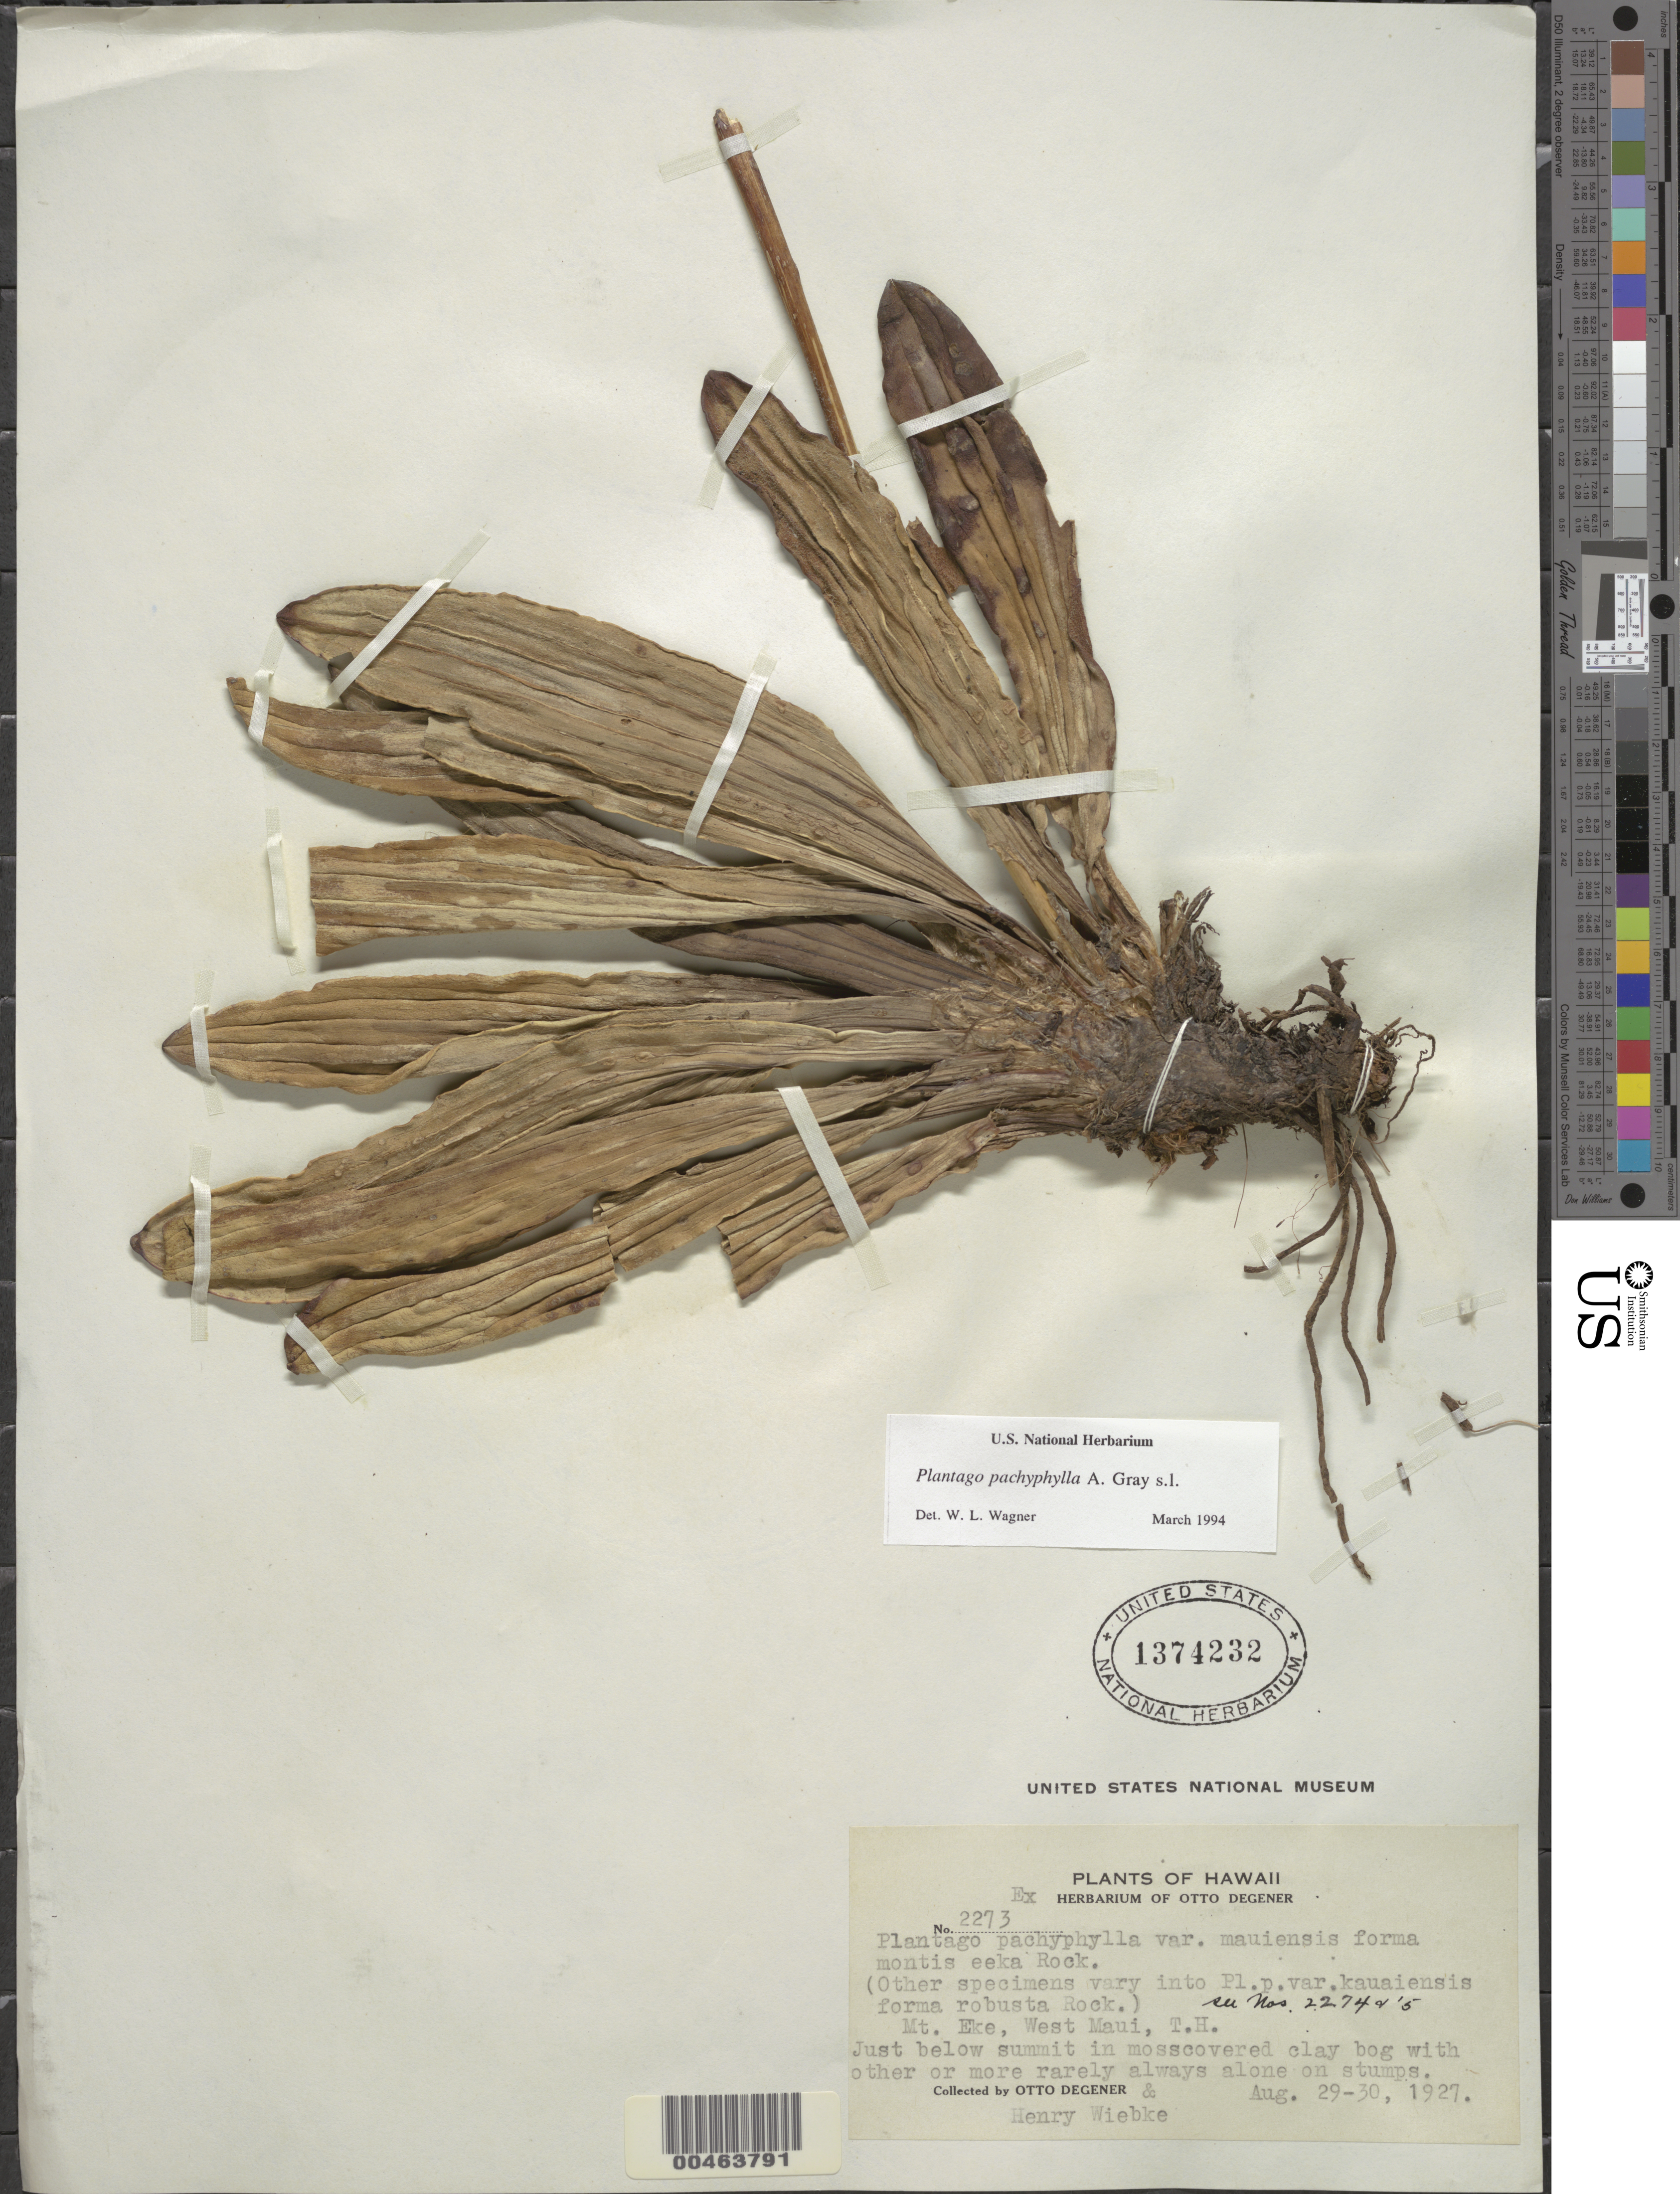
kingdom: Plantae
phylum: Tracheophyta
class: Magnoliopsida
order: Lamiales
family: Plantaginaceae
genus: Plantago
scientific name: Plantago pachyphylla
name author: A. Gray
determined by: Wagner, W. L., (BOT), Smithsonian Institution - National Museum of Natural History (UNITED STATES)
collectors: O. Degener & H. Wiebke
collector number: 2273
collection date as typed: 29 Aug 1927 to 30 Aug 1927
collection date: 1927-08-29/1927-08-30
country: United States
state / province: Hawaii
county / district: Maui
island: Maui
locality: Mt. Eke, just below summit, West Maui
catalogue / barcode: US 1374232